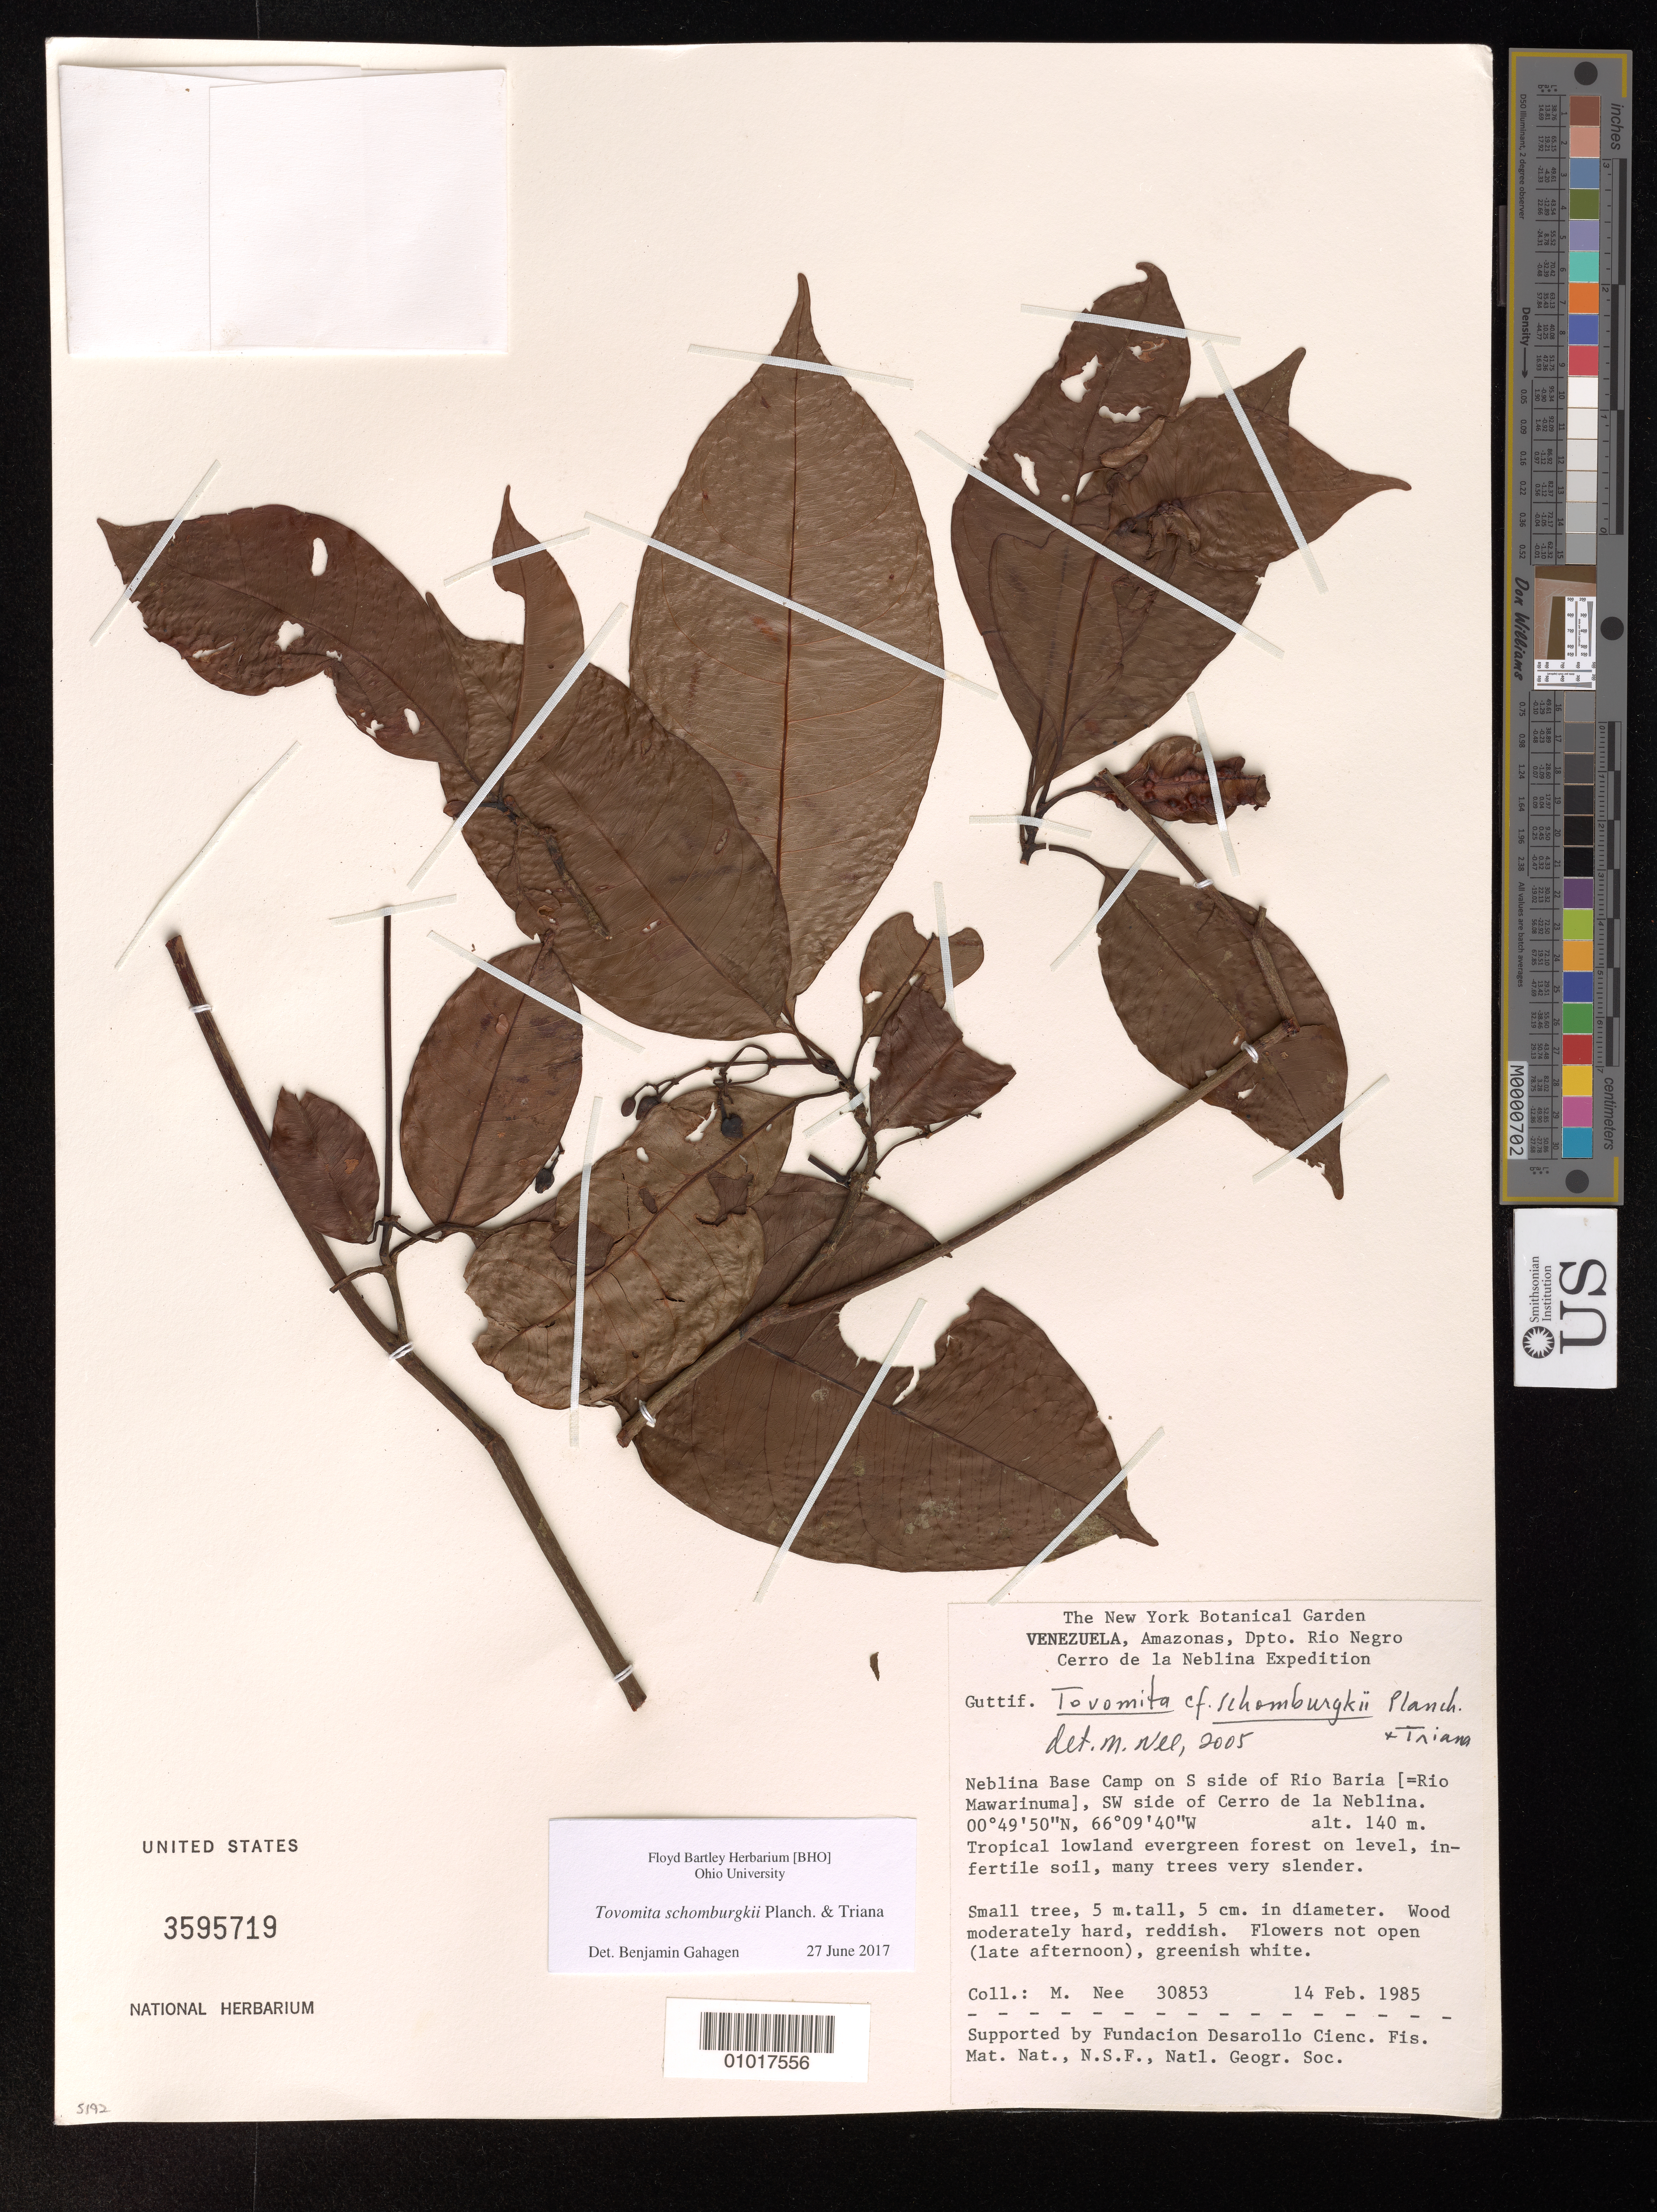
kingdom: Plantae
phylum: Tracheophyta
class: Magnoliopsida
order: Malpighiales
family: Clusiaceae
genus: Tovomita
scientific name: Tovomita schomburgkii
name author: Planch. & Triana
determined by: Nee, Michael H.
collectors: M. Nee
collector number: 30853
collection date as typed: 14-Feb-85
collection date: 1985-02-14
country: Venezuela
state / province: Amazonas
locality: Neblina Base Camp on S side of Rio Baria (=Rio Mawarinuma,) SW side of Cerro de la Neblina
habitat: Tropical lowland evergreen forest on level, infertile soil, many trees very slender.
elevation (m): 140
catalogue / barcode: US 3595719